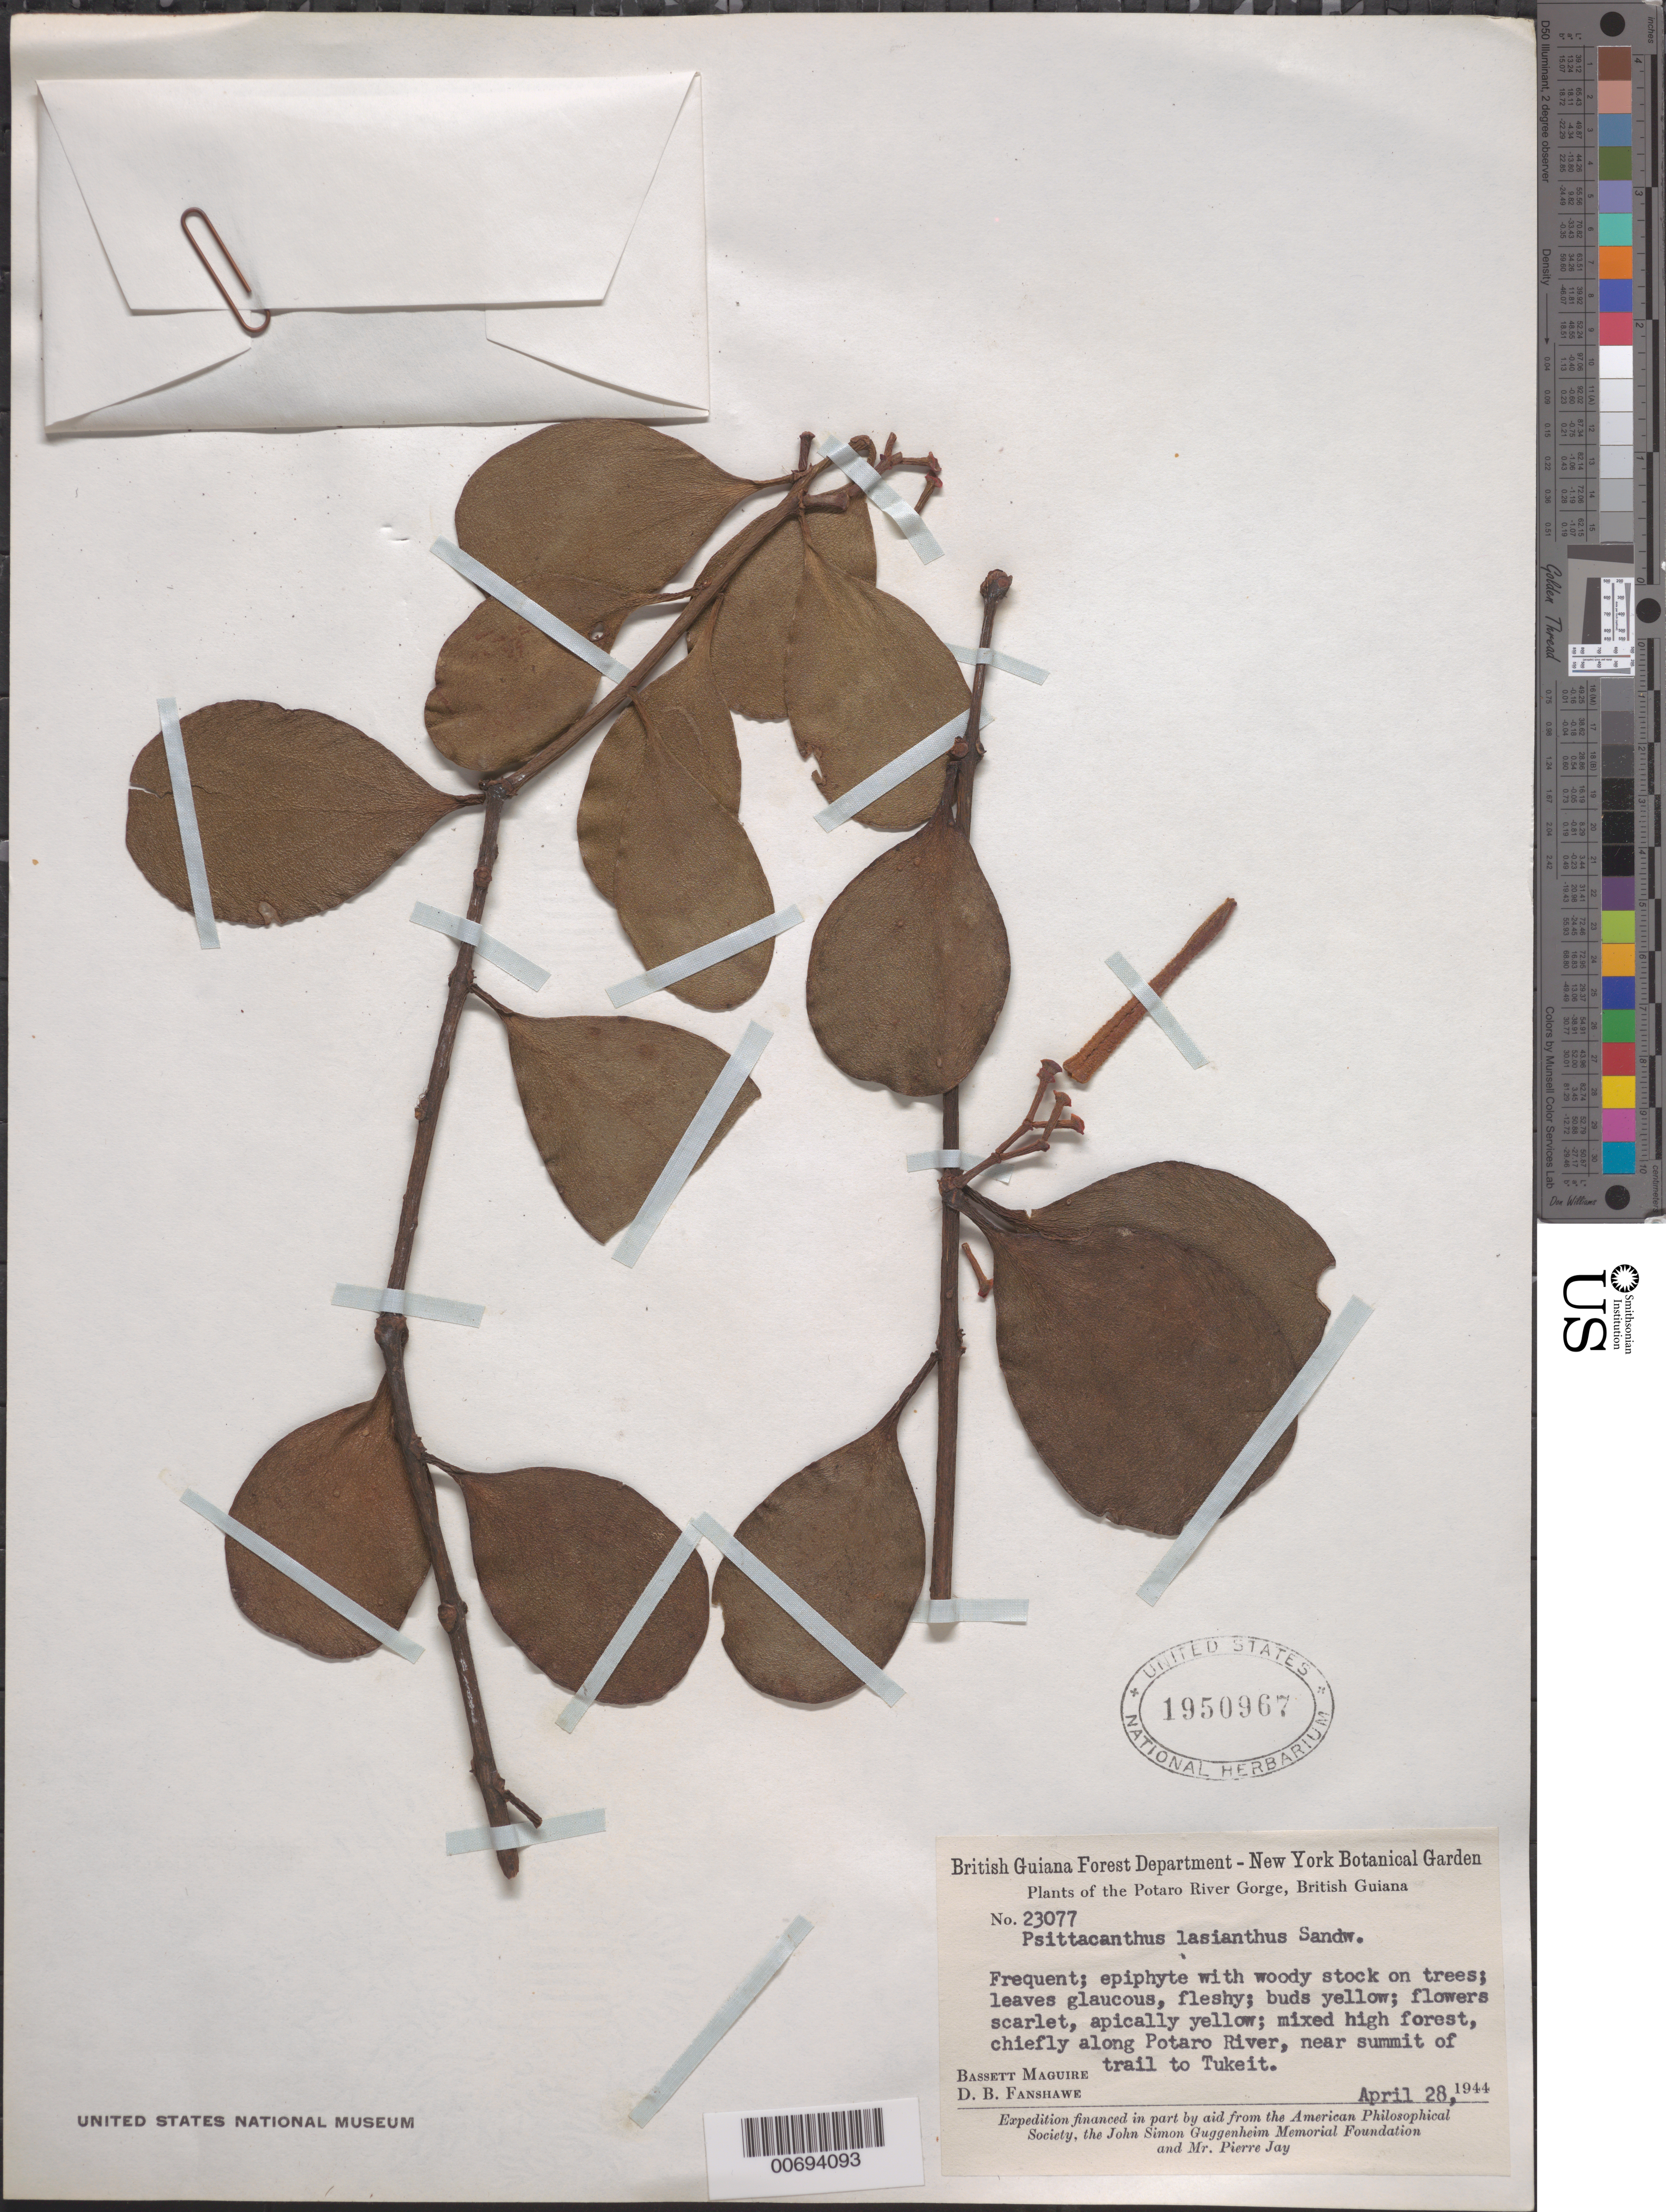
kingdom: Plantae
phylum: Tracheophyta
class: Magnoliopsida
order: Santalales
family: Loranthaceae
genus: Psittacanthus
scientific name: Psittacanthus leptanthus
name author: A.C. Sm.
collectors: B. Maguire & D. B. Fanshawe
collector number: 23077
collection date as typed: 28-Apr-44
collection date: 1944-04-28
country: Guyana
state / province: Potaro-Siparuni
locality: Potaro River Gorge, trail from Tukeit to Kaiatuk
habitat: Mixed high forest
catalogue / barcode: US 1950967